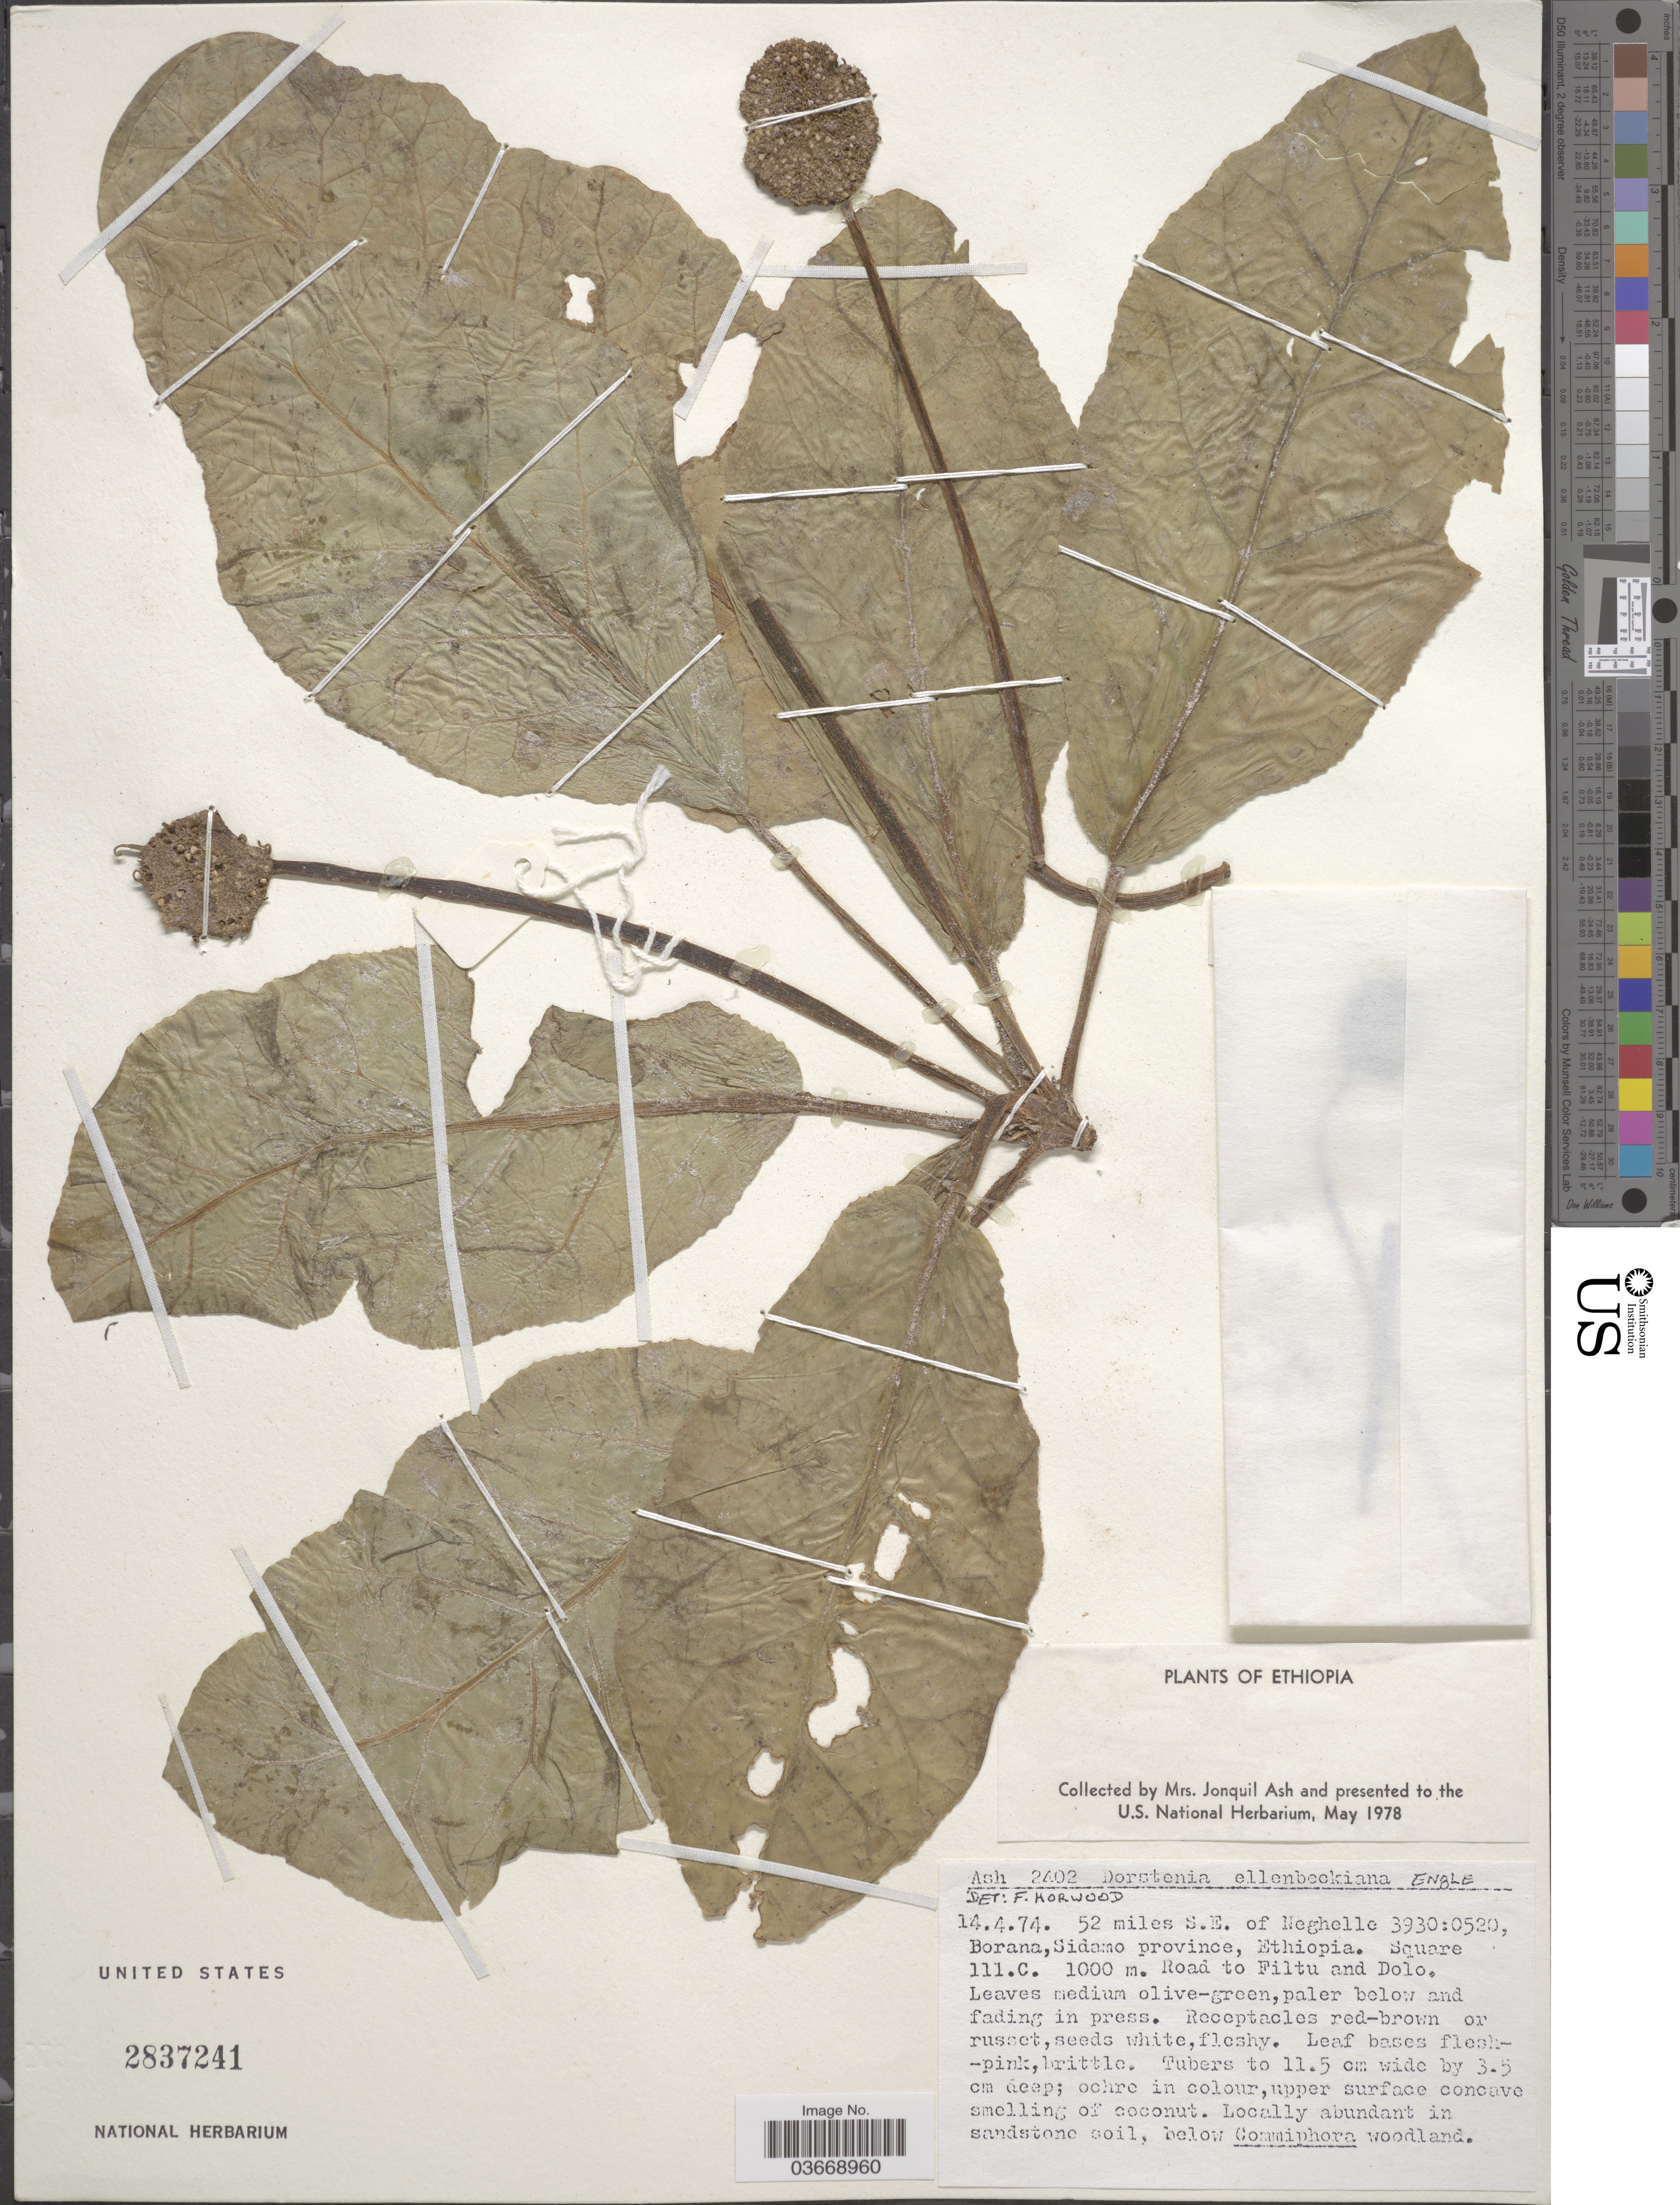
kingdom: Plantae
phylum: Tracheophyta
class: Magnoliopsida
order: Rosales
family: Moraceae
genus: Dorstenia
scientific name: Dorstenia ellenbeckiana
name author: Engl.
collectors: J. Ash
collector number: Ash2402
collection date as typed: Transcribed d/m/y: 14/4/74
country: Ethiopia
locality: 52 miles S.E. of Neghelle 3930:0520, Borana, Sidamo Province. Square 111.C. Road to Filtu and Dolo.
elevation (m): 1000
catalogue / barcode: US 2837241